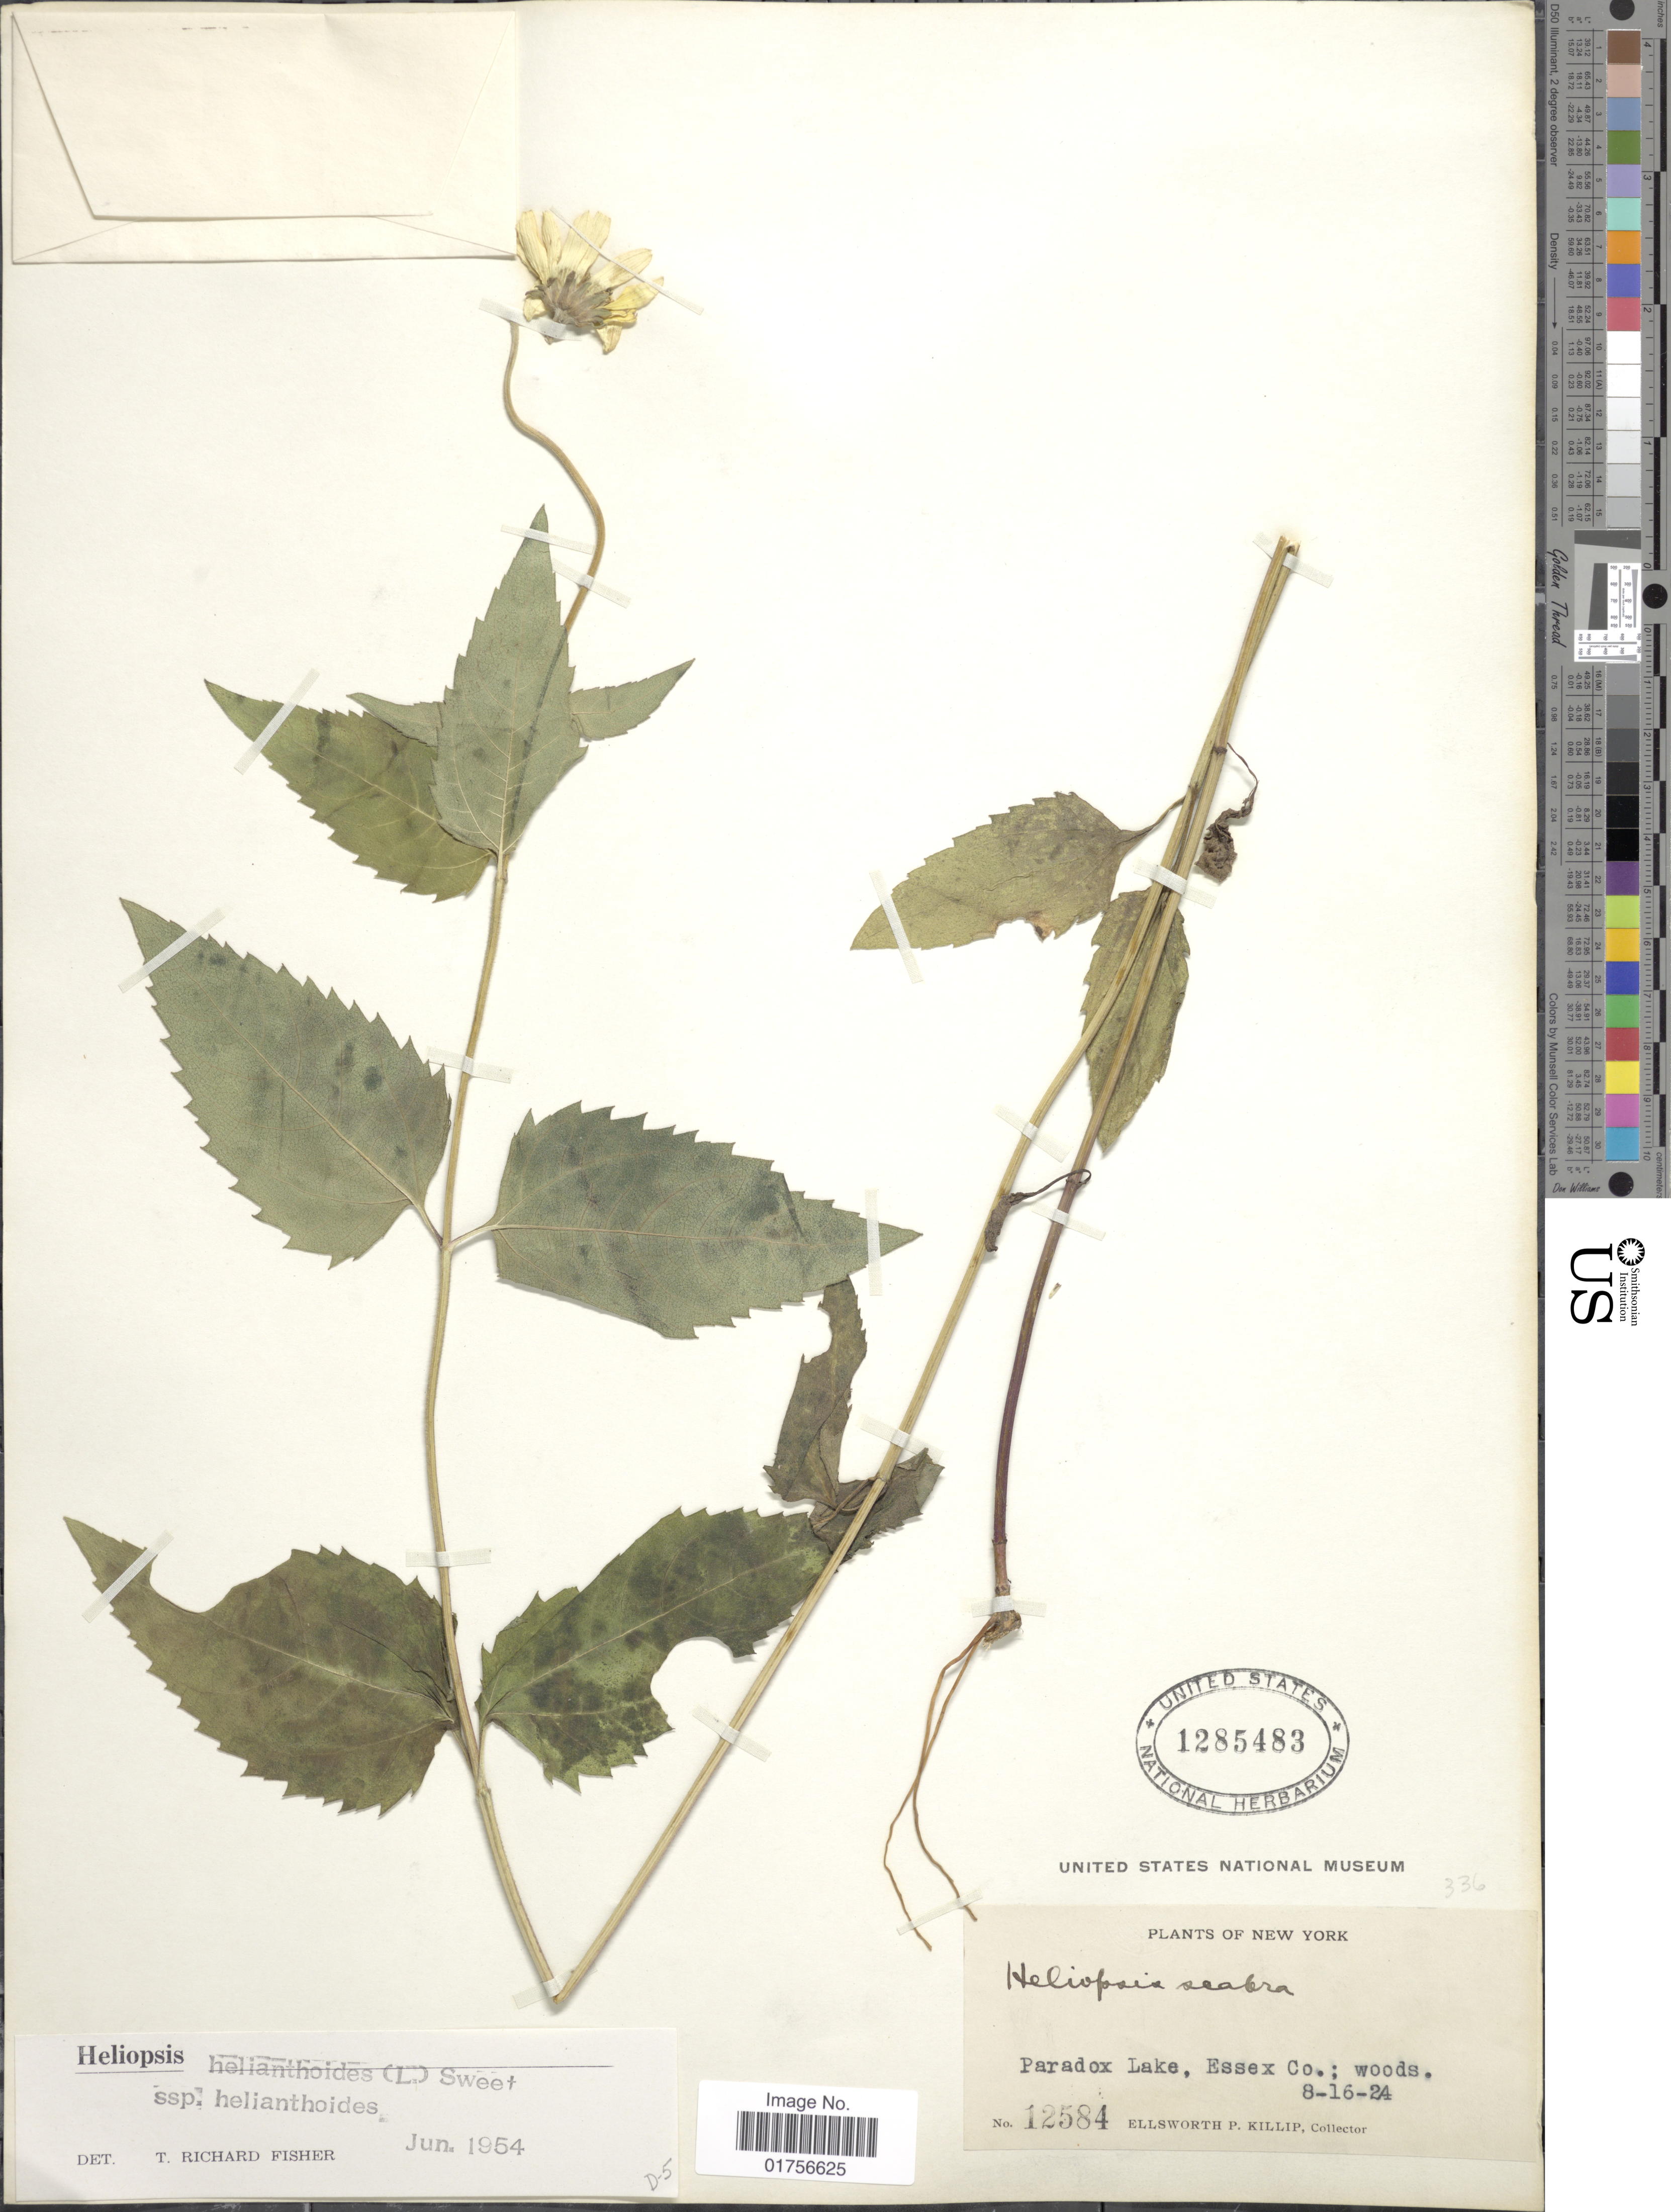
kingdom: Plantae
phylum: Tracheophyta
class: Magnoliopsida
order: Asterales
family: Asteraceae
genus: Heliopsis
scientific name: Heliopsis helianthoides subsp. helianthoides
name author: (L.) Sweet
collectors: E. P. Killip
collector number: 12584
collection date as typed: Transcribed d/m/y: 16/8/24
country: United States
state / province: New York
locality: Paradox Lkae, Essex Co., woods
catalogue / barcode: US 1285483